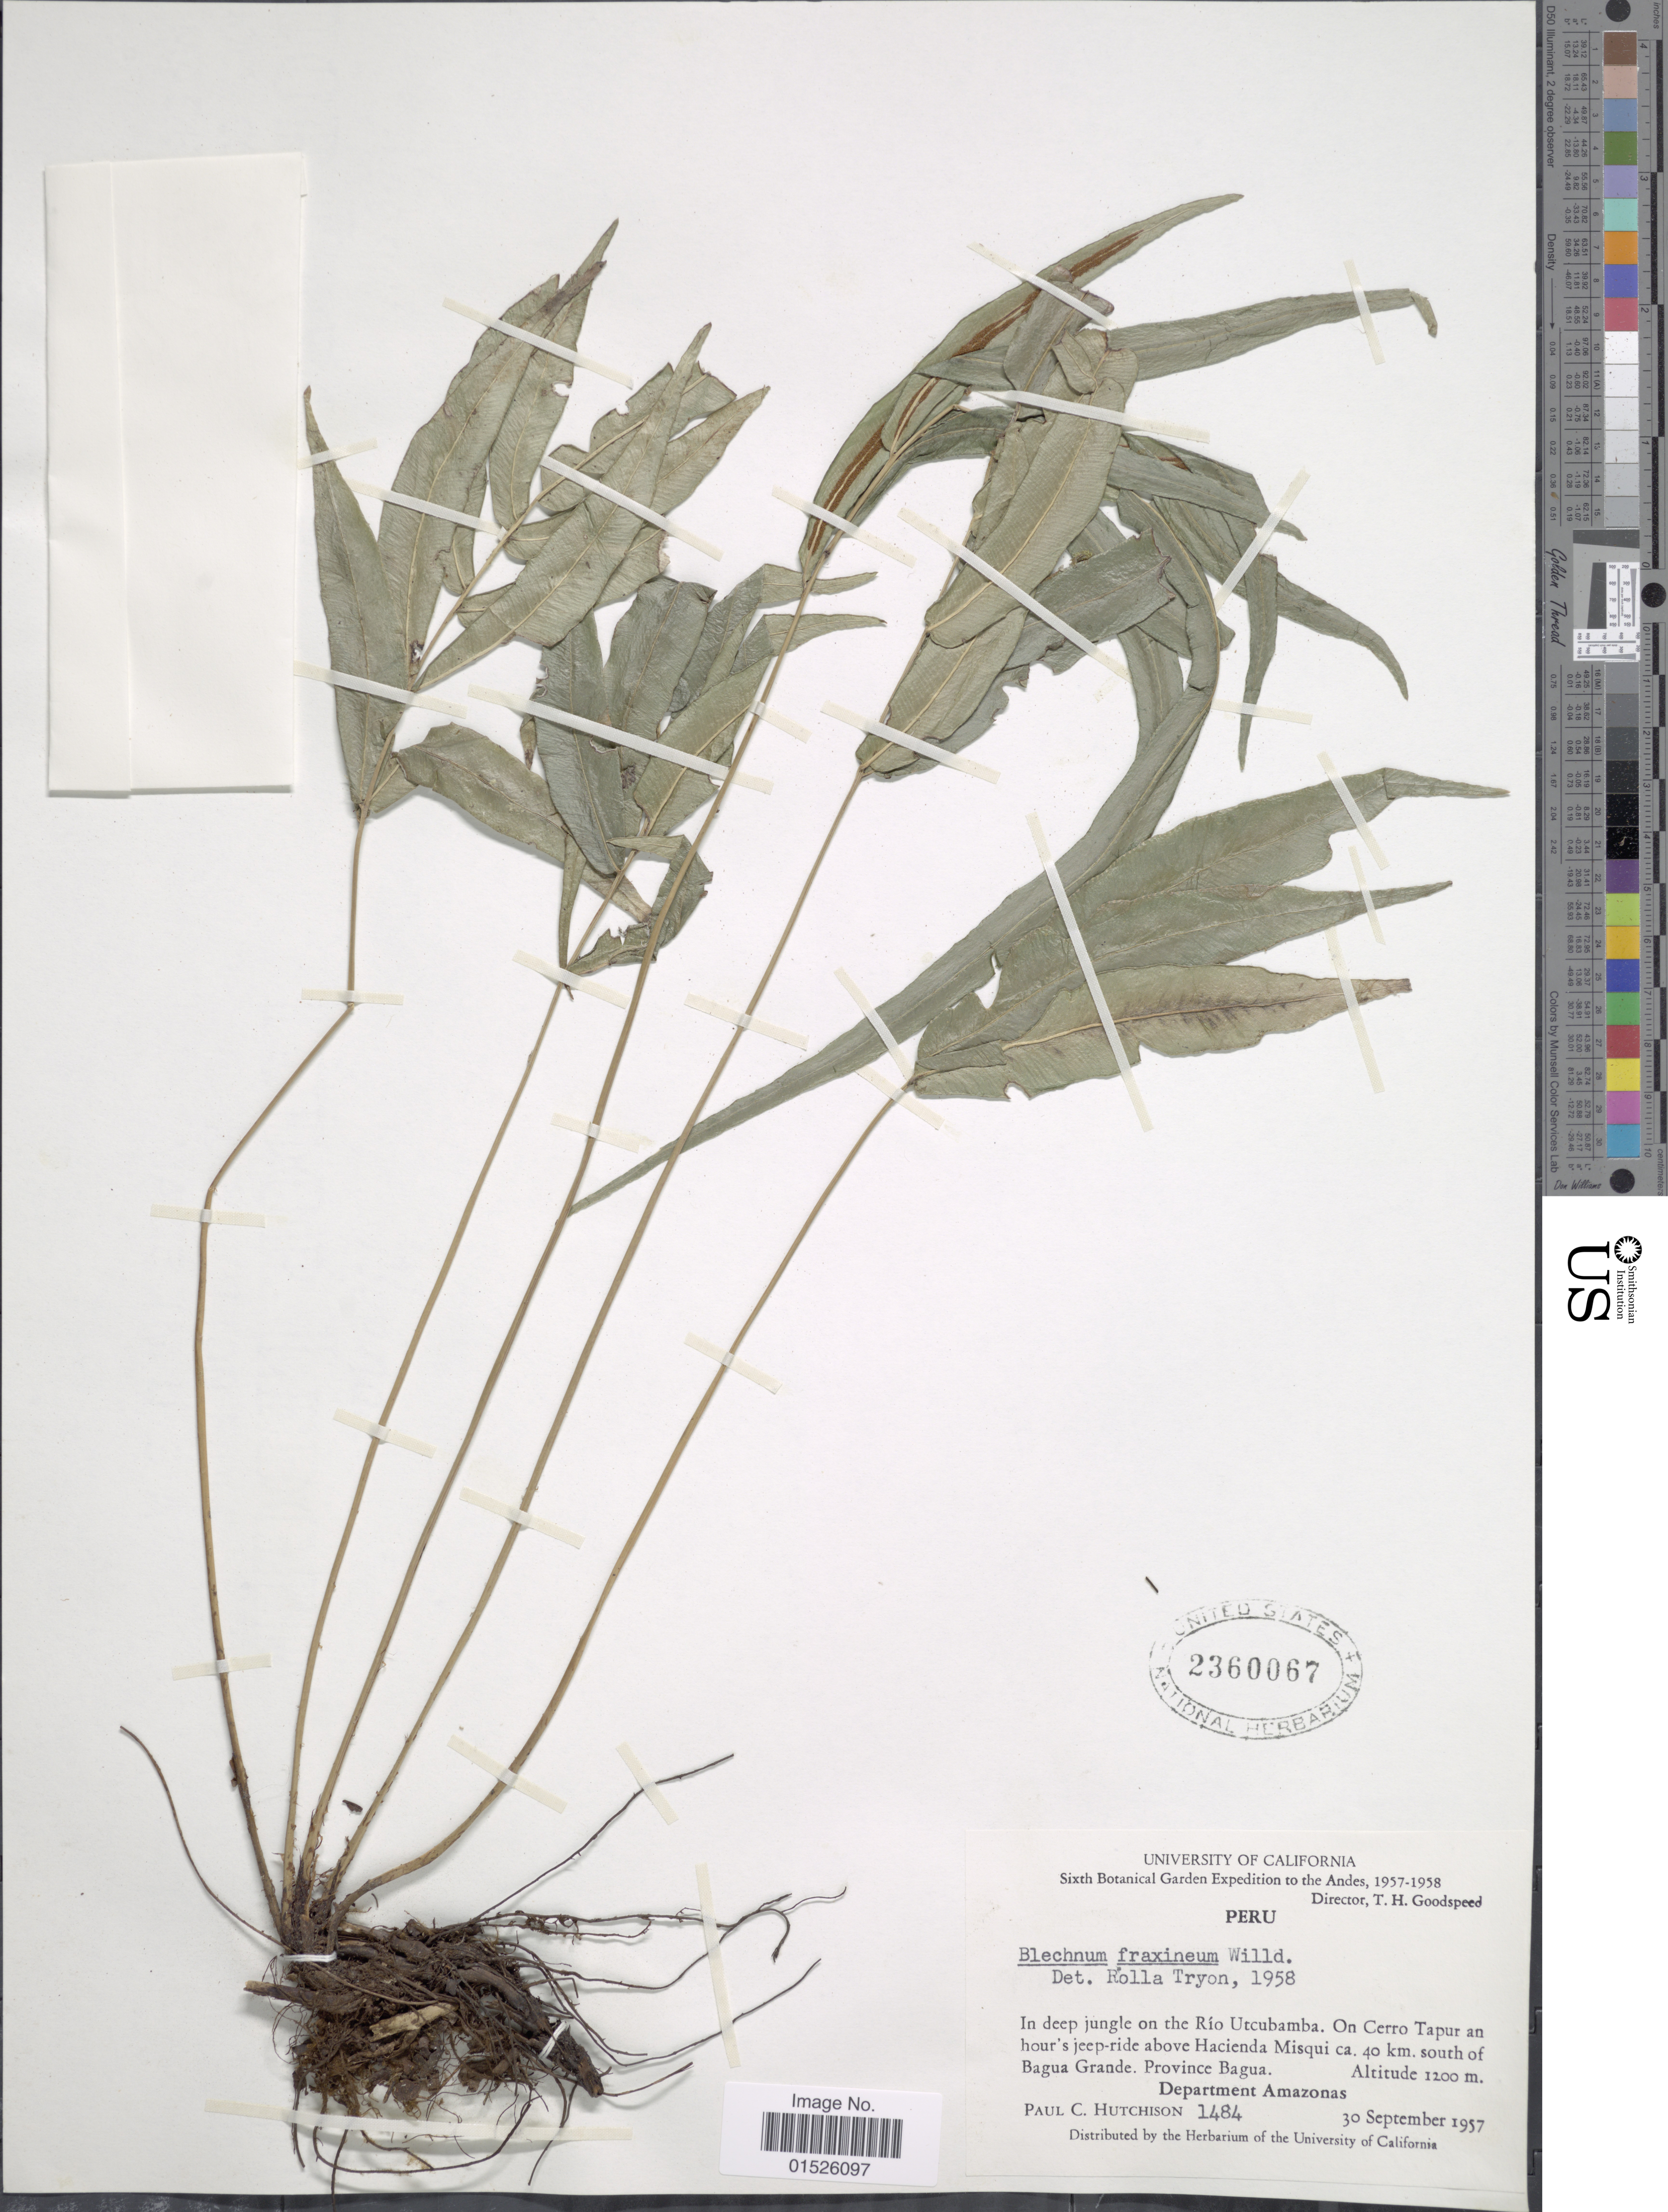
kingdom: Plantae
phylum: Tracheophyta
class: Polypodiopsida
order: Polypodiales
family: Blechnaceae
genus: Blechnum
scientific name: Blechnum gracile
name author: Kaulf.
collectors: P. C. Hutchison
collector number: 1484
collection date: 1957-09-30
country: Peru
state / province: Amazonas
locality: Peru, In deep jungle on the Rio Utcubamba. On Cerro tapur an hour's jeep-ride above Hacienda Misqui ca. 40 km. south of Bagua Grande. Province Bagua. Department Amazonas.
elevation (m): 1200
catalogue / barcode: US 2360067